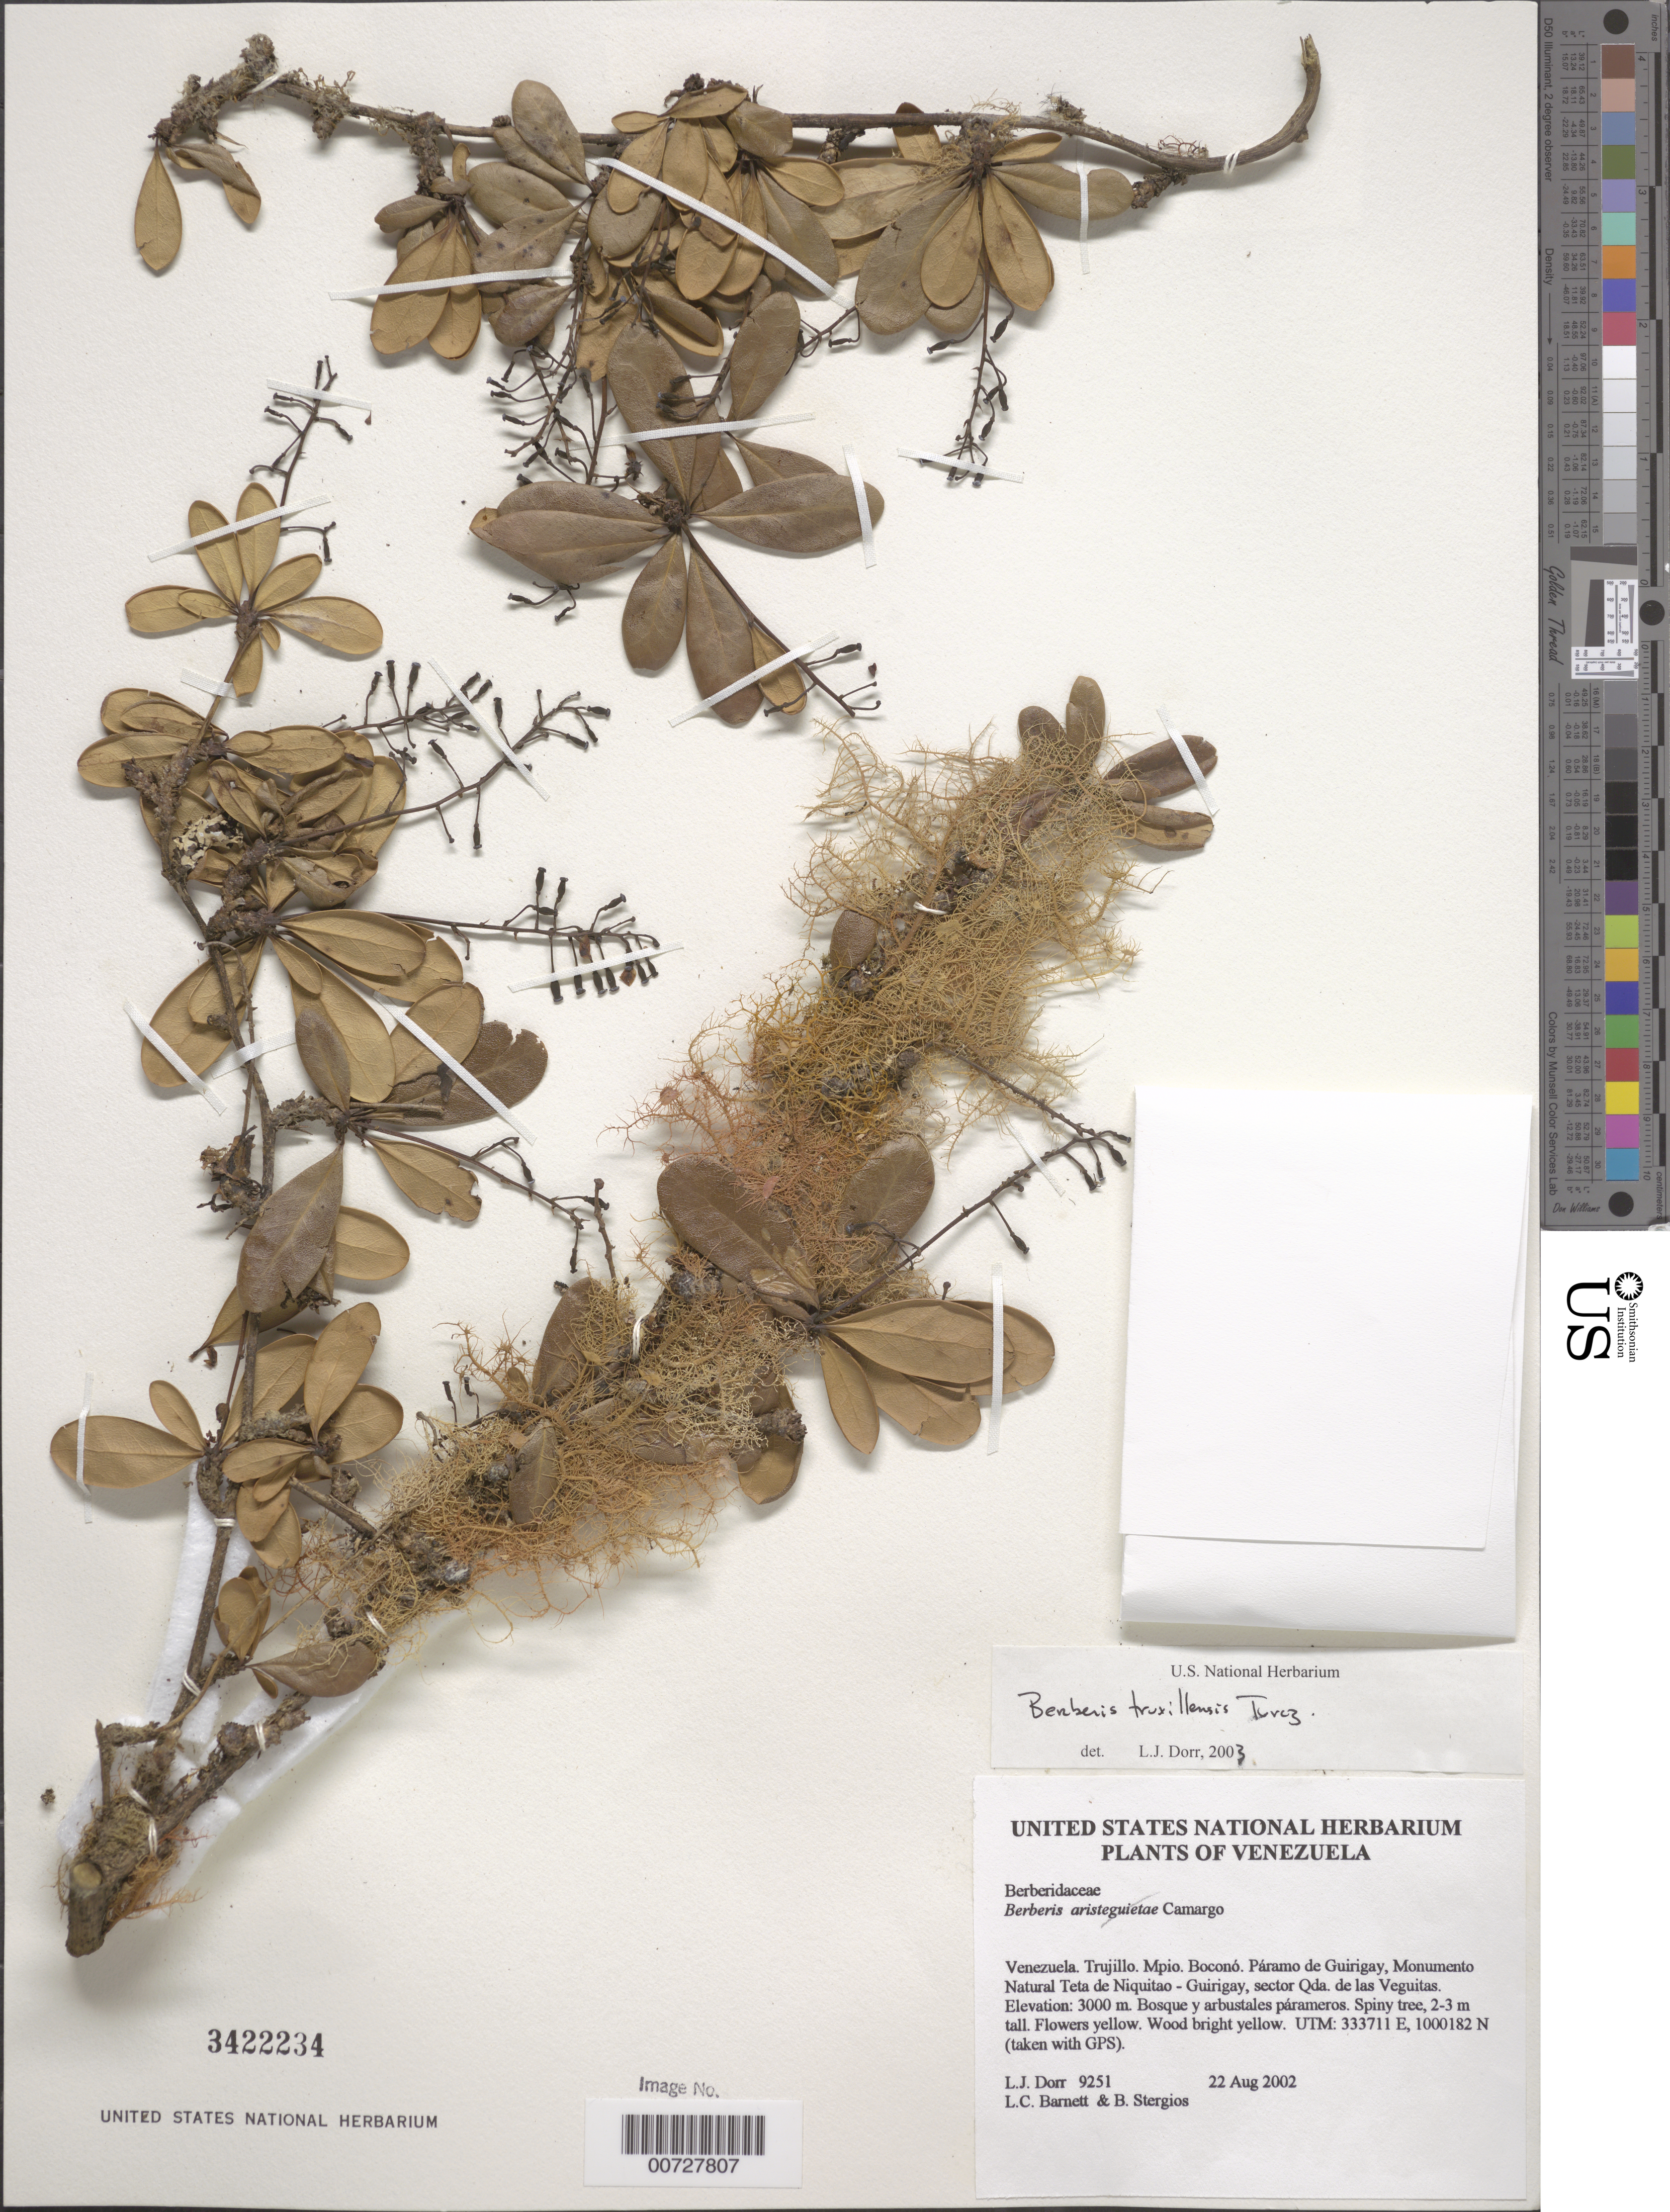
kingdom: Plantae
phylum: Tracheophyta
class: Magnoliopsida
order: Ranunculales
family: Berberidaceae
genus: Berberis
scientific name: Berberis truxillensis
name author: Turcz.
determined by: Dorr, L. J., (BOT), Smithsonian Institution - National Museum of Natural History (UNITED STATES)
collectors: L. J. Dorr, L. C. Barnett & B. G. Stergios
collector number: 9251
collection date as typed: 22 Aug 2002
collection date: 2002-08-22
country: Venezuela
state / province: Trujillo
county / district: Boconó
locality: Páramo de Guirigay, Monumento Natural Teta de Niquitao - Guirigay, sector Las Veguitas.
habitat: Bosque y arbustales párameros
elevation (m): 3000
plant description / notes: MO, PORT, US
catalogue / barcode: US 3422234